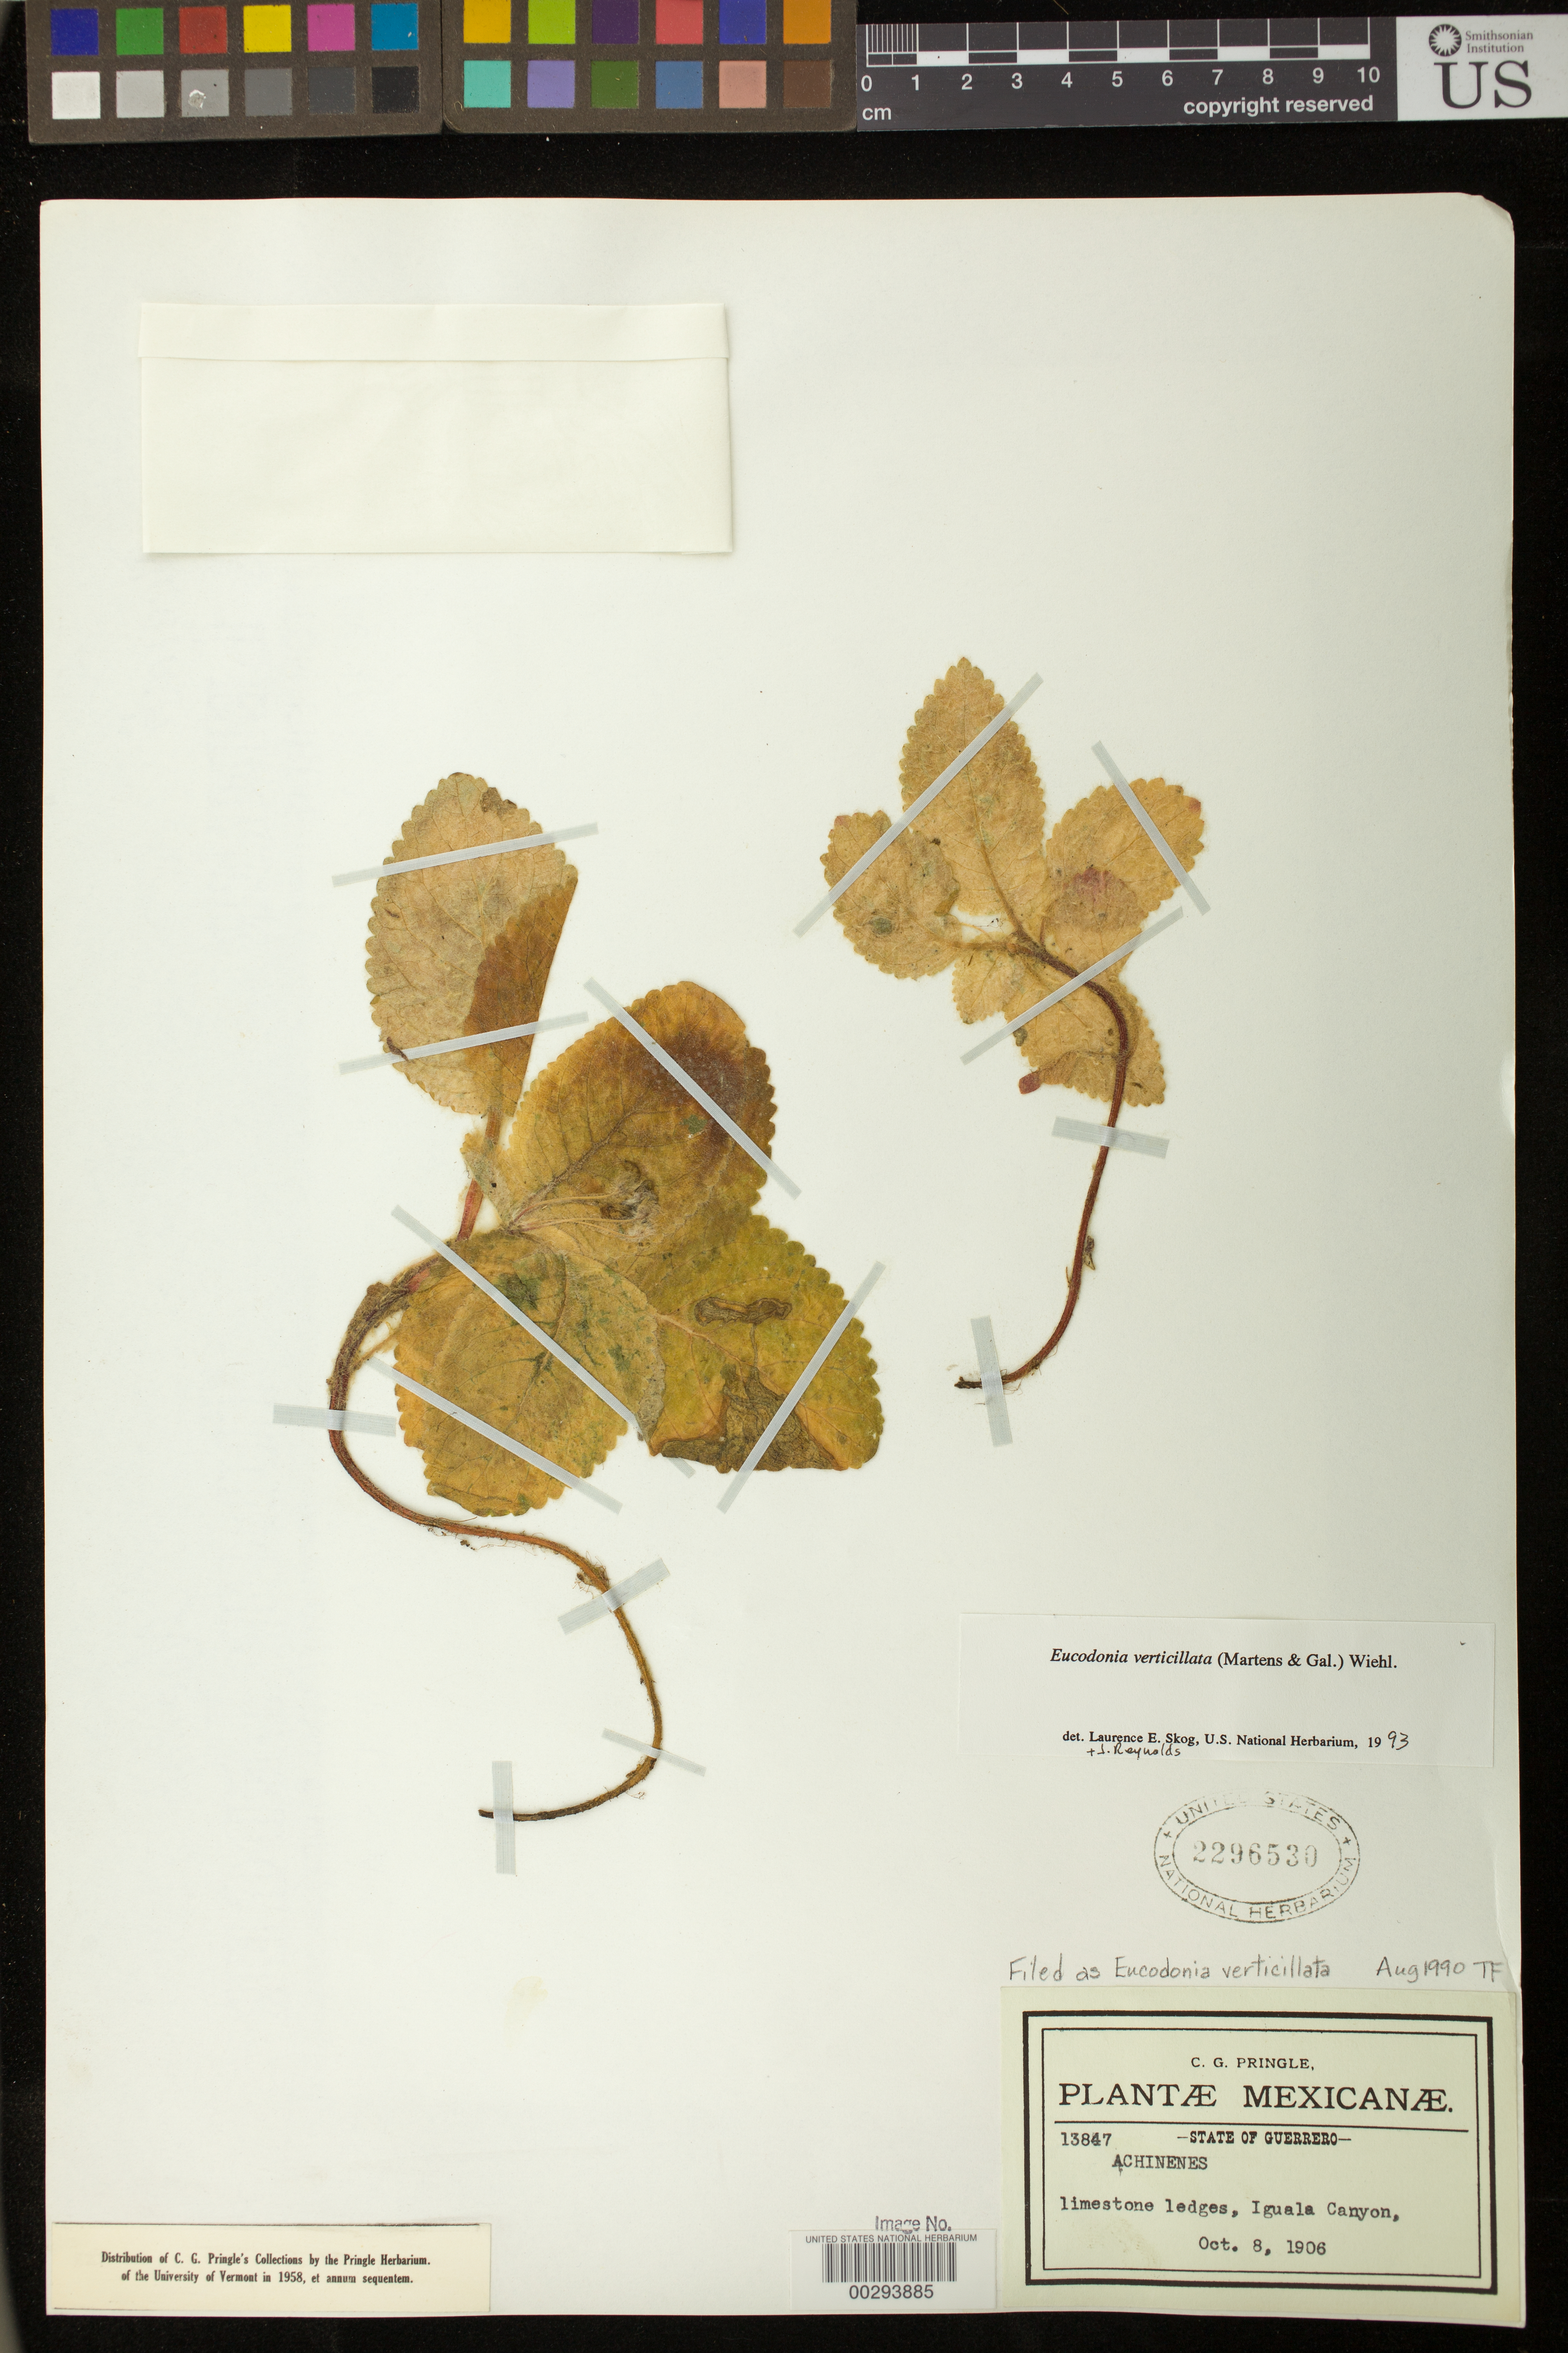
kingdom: Plantae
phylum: Tracheophyta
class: Magnoliopsida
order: Lamiales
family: Gesneriaceae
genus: Eucodonia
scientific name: Eucodonia verticillata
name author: (M. Martens & Galeotti) Wiehler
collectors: C. G. Pringle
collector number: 13847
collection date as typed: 08 Oct 1906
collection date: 1906-10-08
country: Mexico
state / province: Guerrero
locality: Iguala Canyon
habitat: Limestone ledges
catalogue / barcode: US 2296530